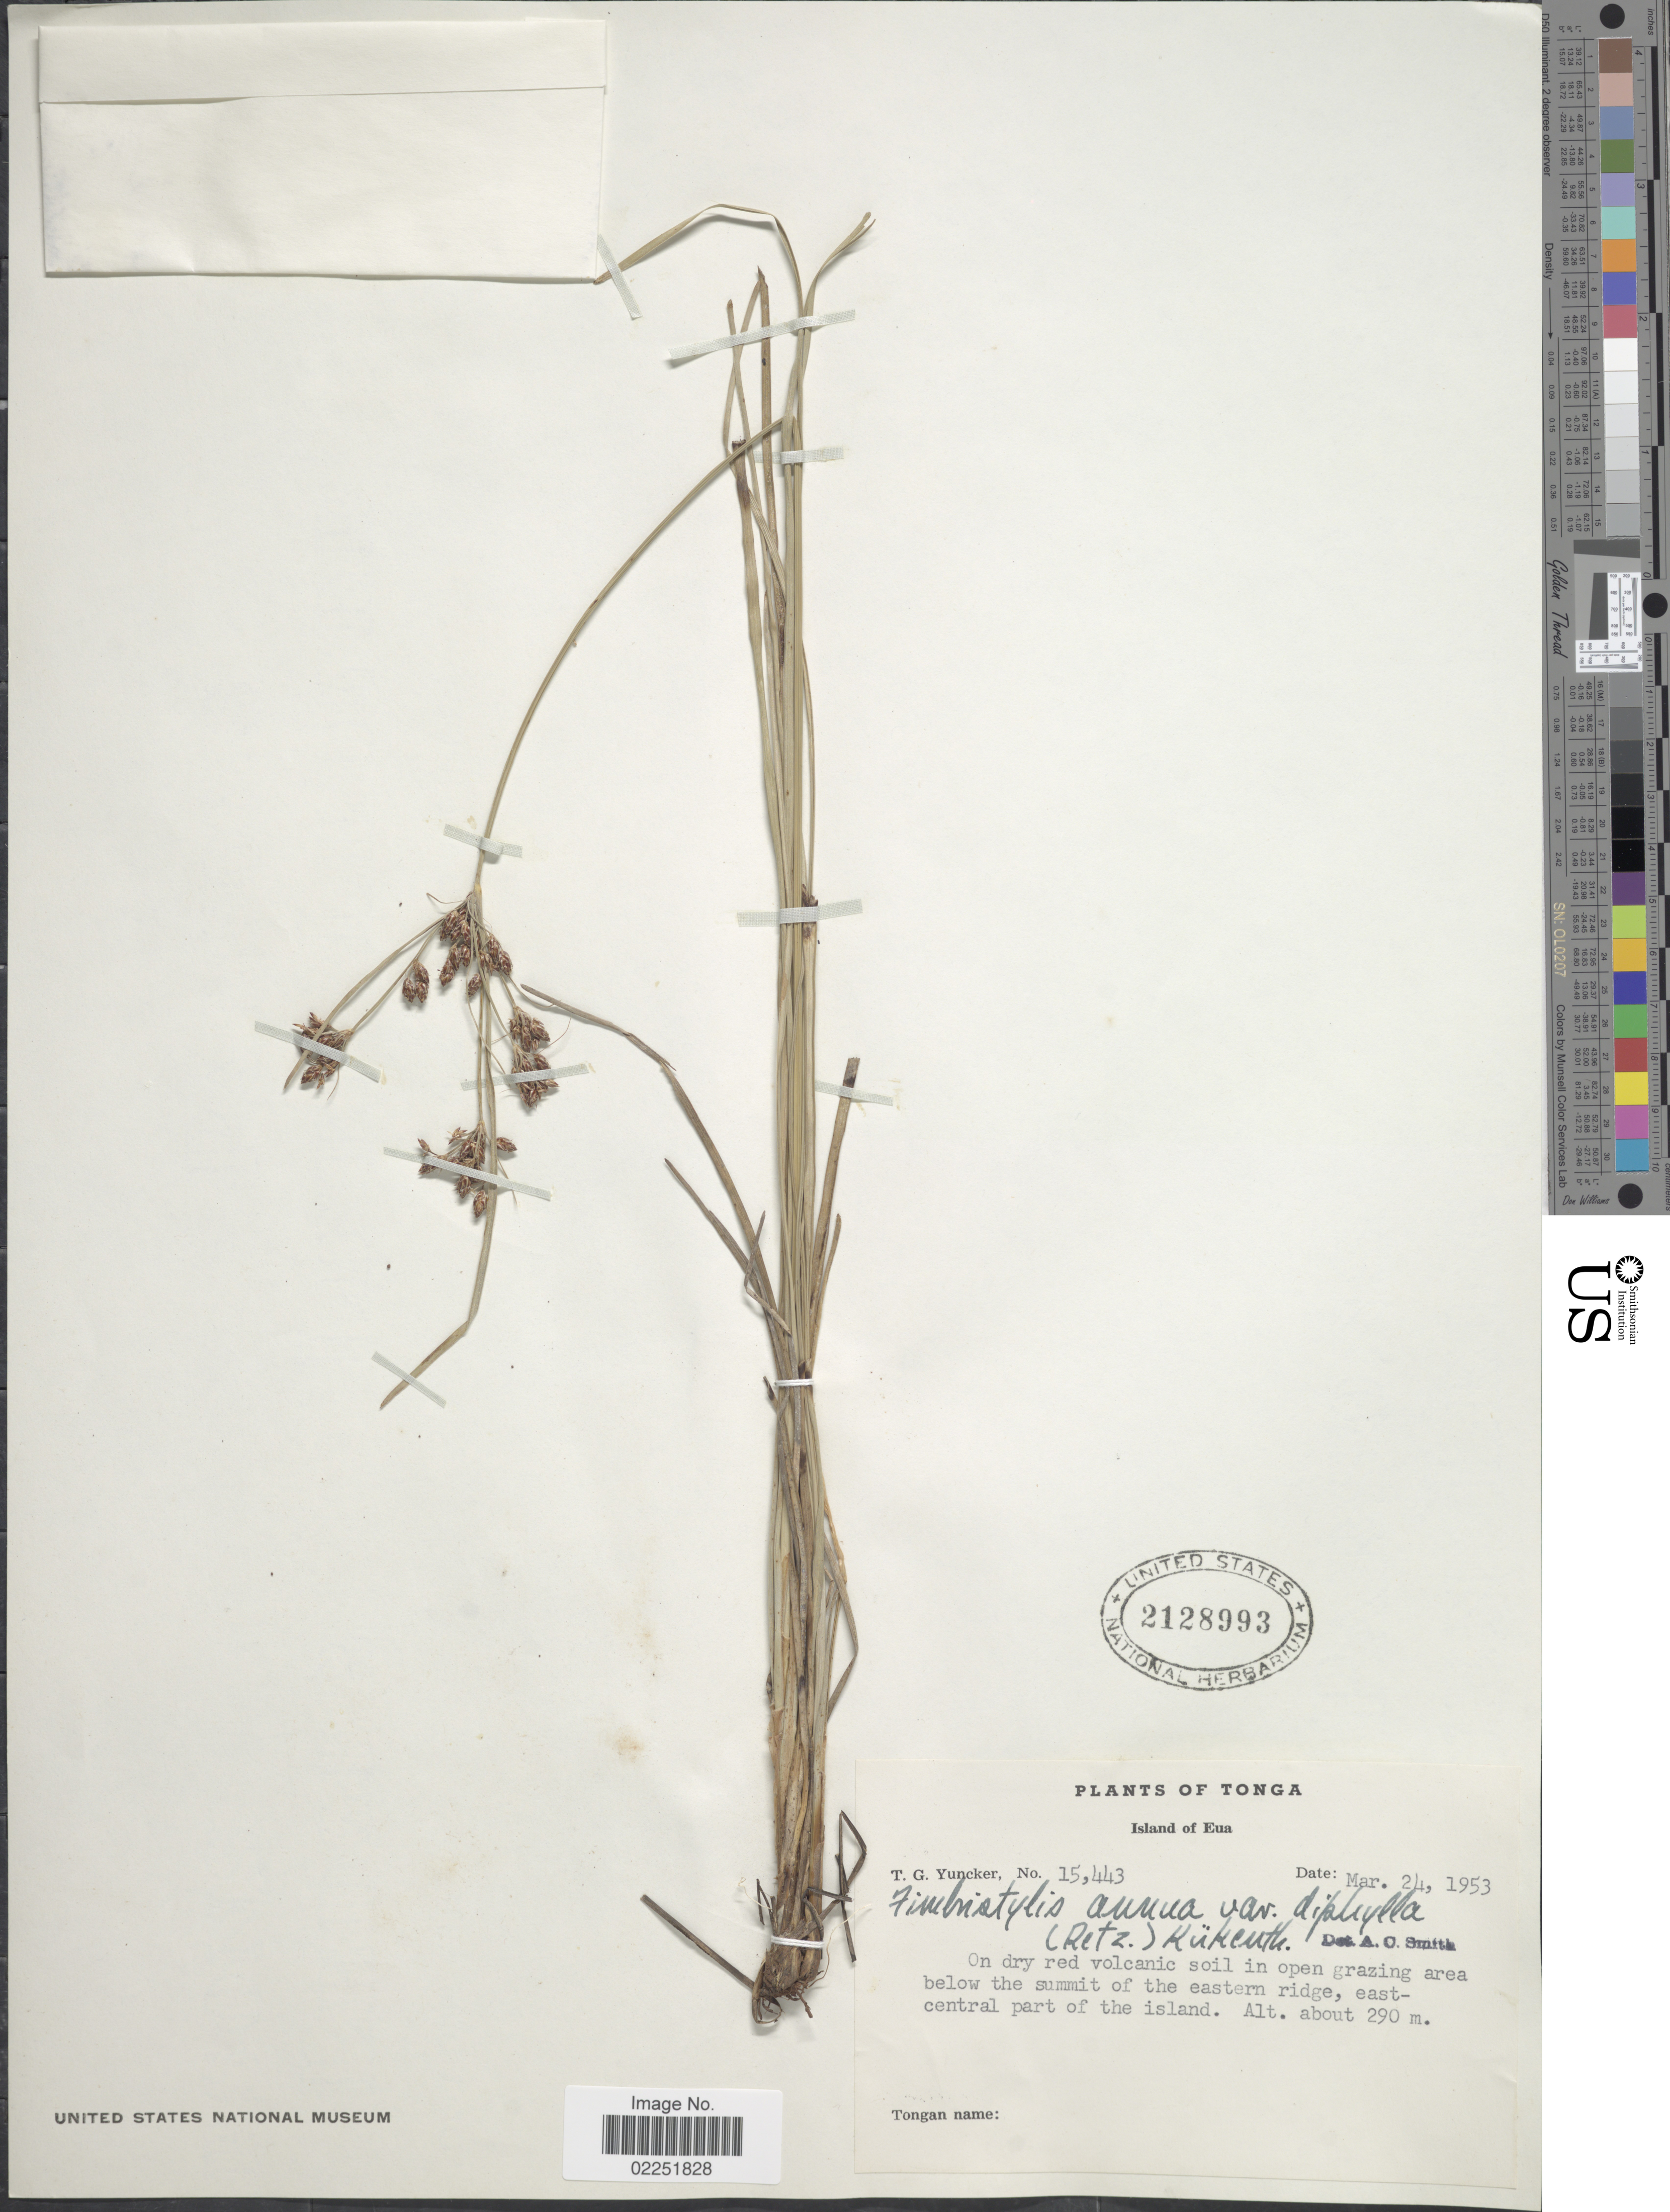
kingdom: Plantae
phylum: Tracheophyta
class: Liliopsida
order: Poales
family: Cyperaceae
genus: Fimbristylis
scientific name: Fimbristylis dichotoma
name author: (L.) Vahl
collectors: T. G. Yuncker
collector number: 15443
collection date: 1953-03-24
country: Tonga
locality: Island of Eua. On dry red volcanic soil in open grazing area below summit of the eastern ridge, east-central par of the island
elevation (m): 290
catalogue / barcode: US 2128993